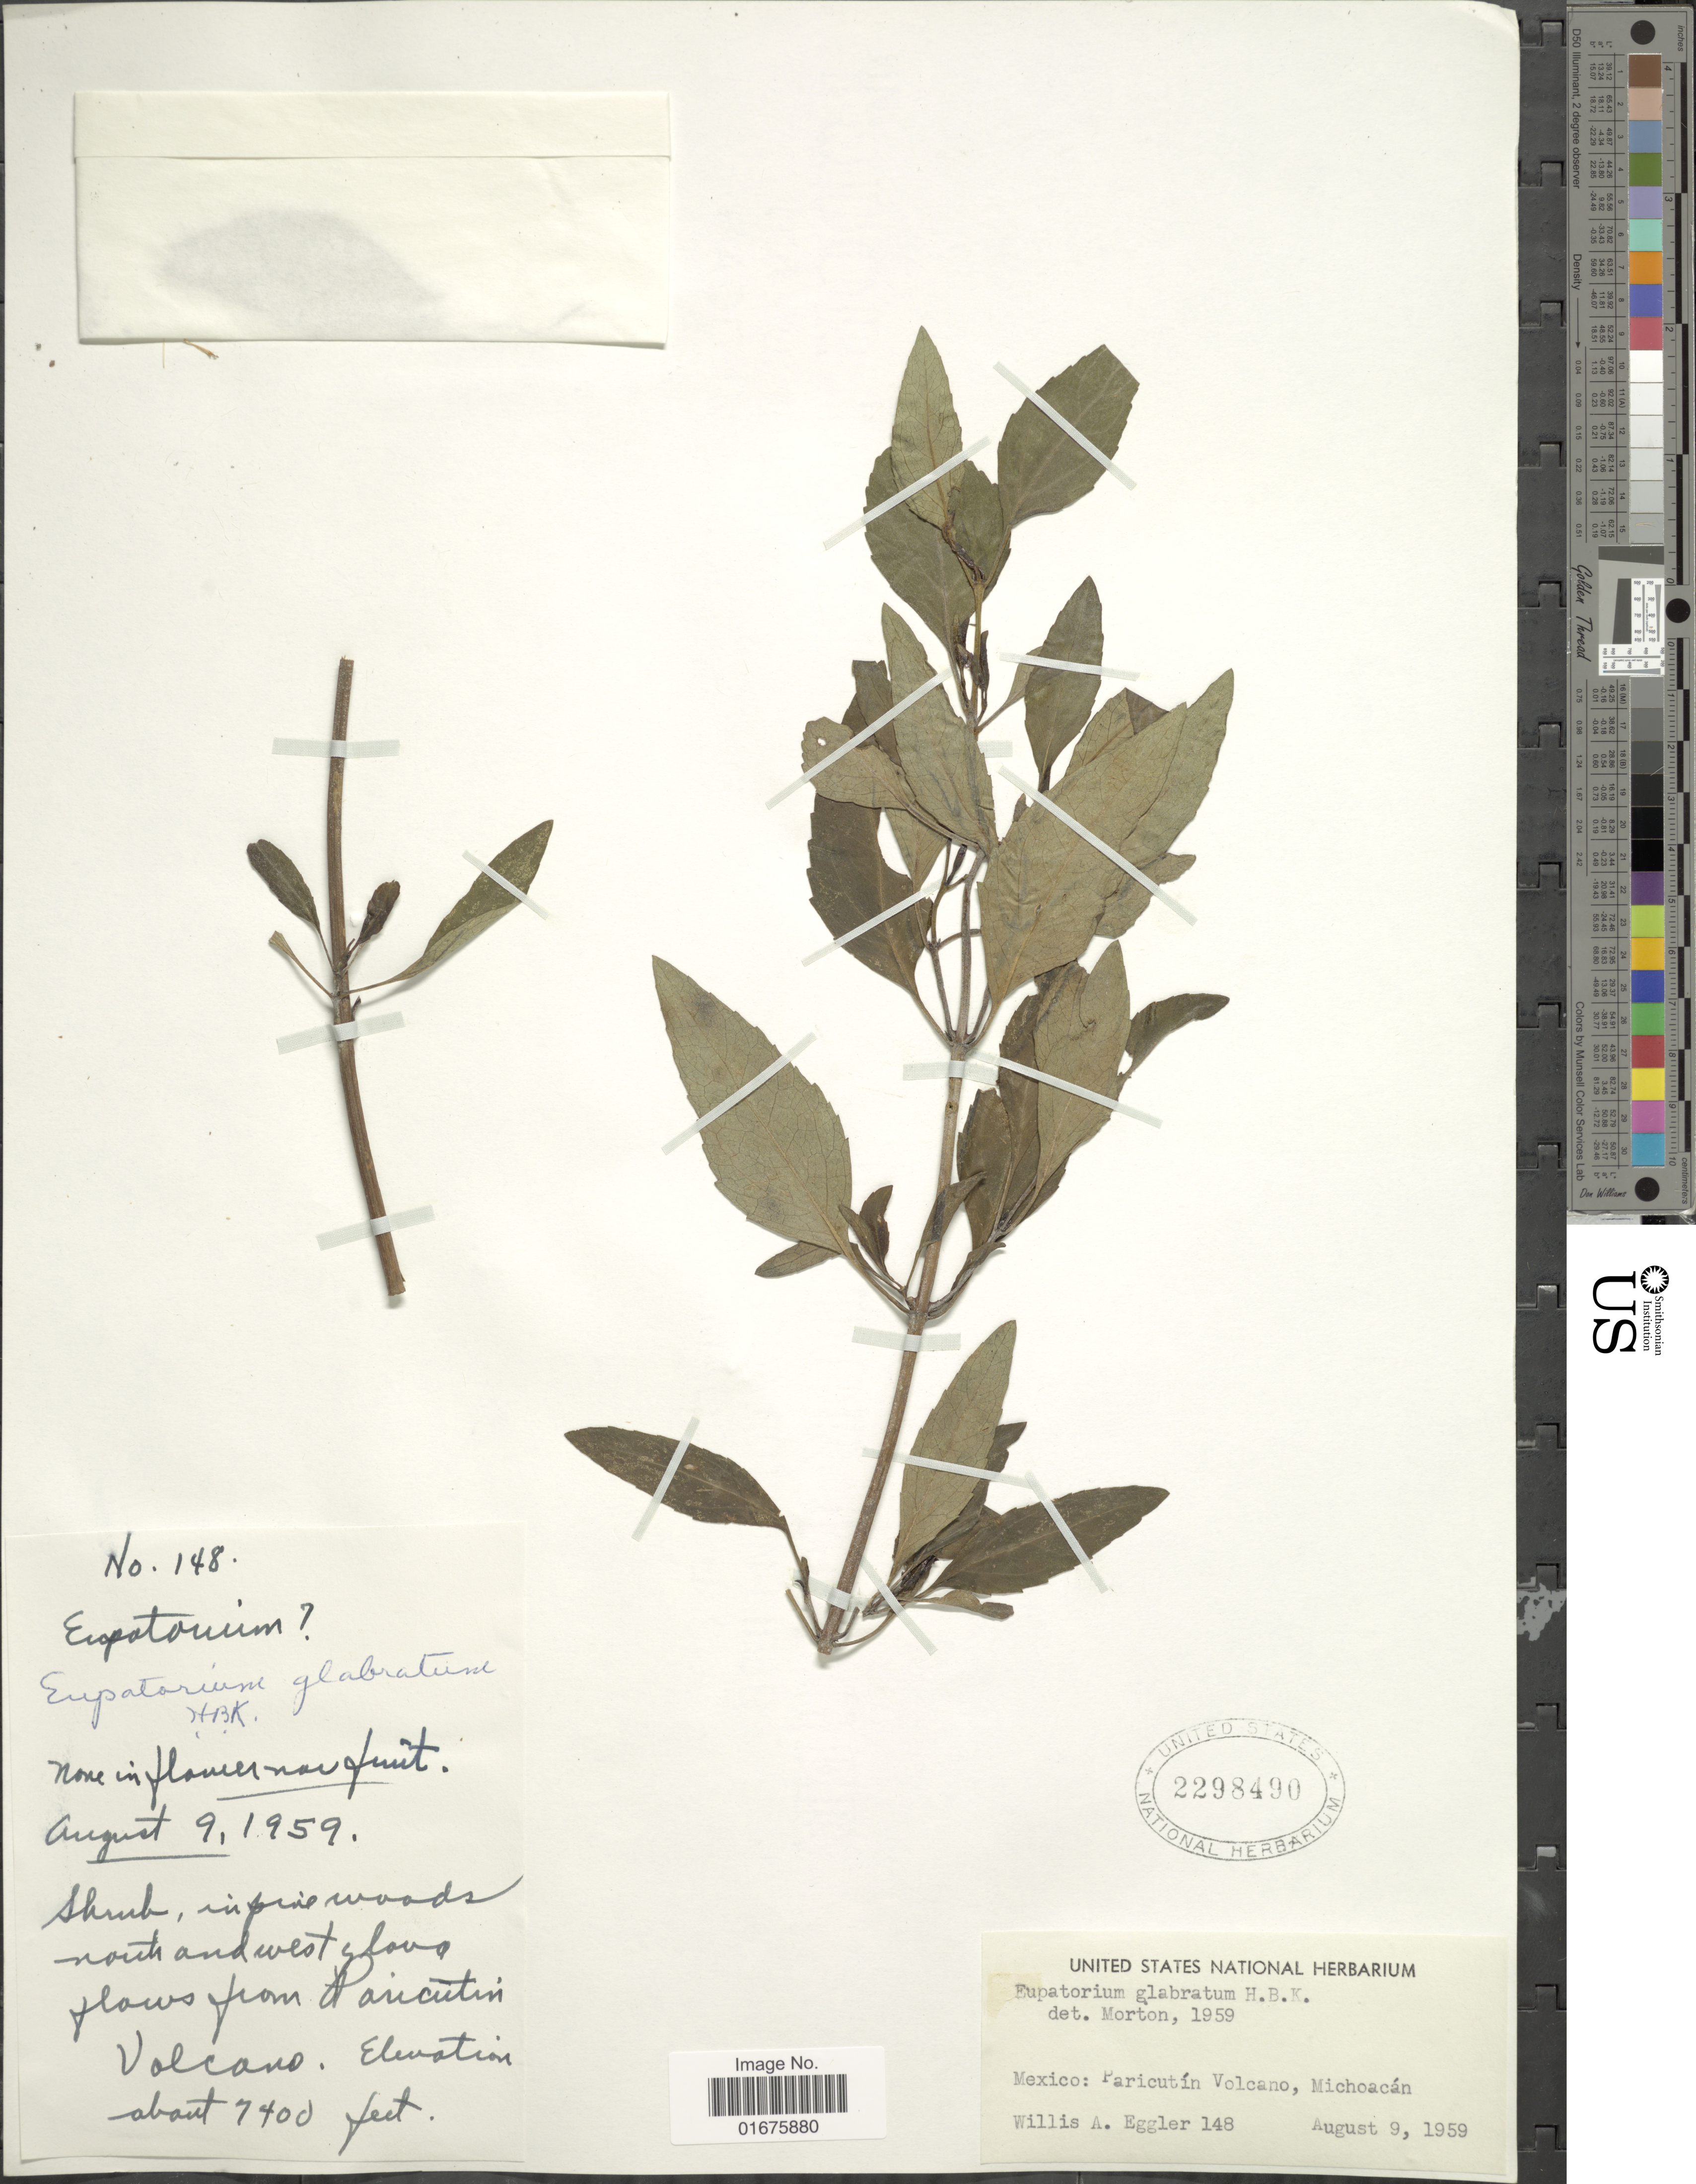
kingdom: Plantae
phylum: Tracheophyta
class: Magnoliopsida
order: Asterales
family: Asteraceae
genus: Ageratina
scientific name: Ageratina glabrata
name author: (Kunth) R.M. King & H. Rob.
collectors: W. A. Eggler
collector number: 148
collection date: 1959-08-09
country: Mexico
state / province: Michoacán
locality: Paricutín Volcano, shrub, in pine woods north and west of lava flows from Paricutin Volcano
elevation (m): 2256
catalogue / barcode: US 2298490